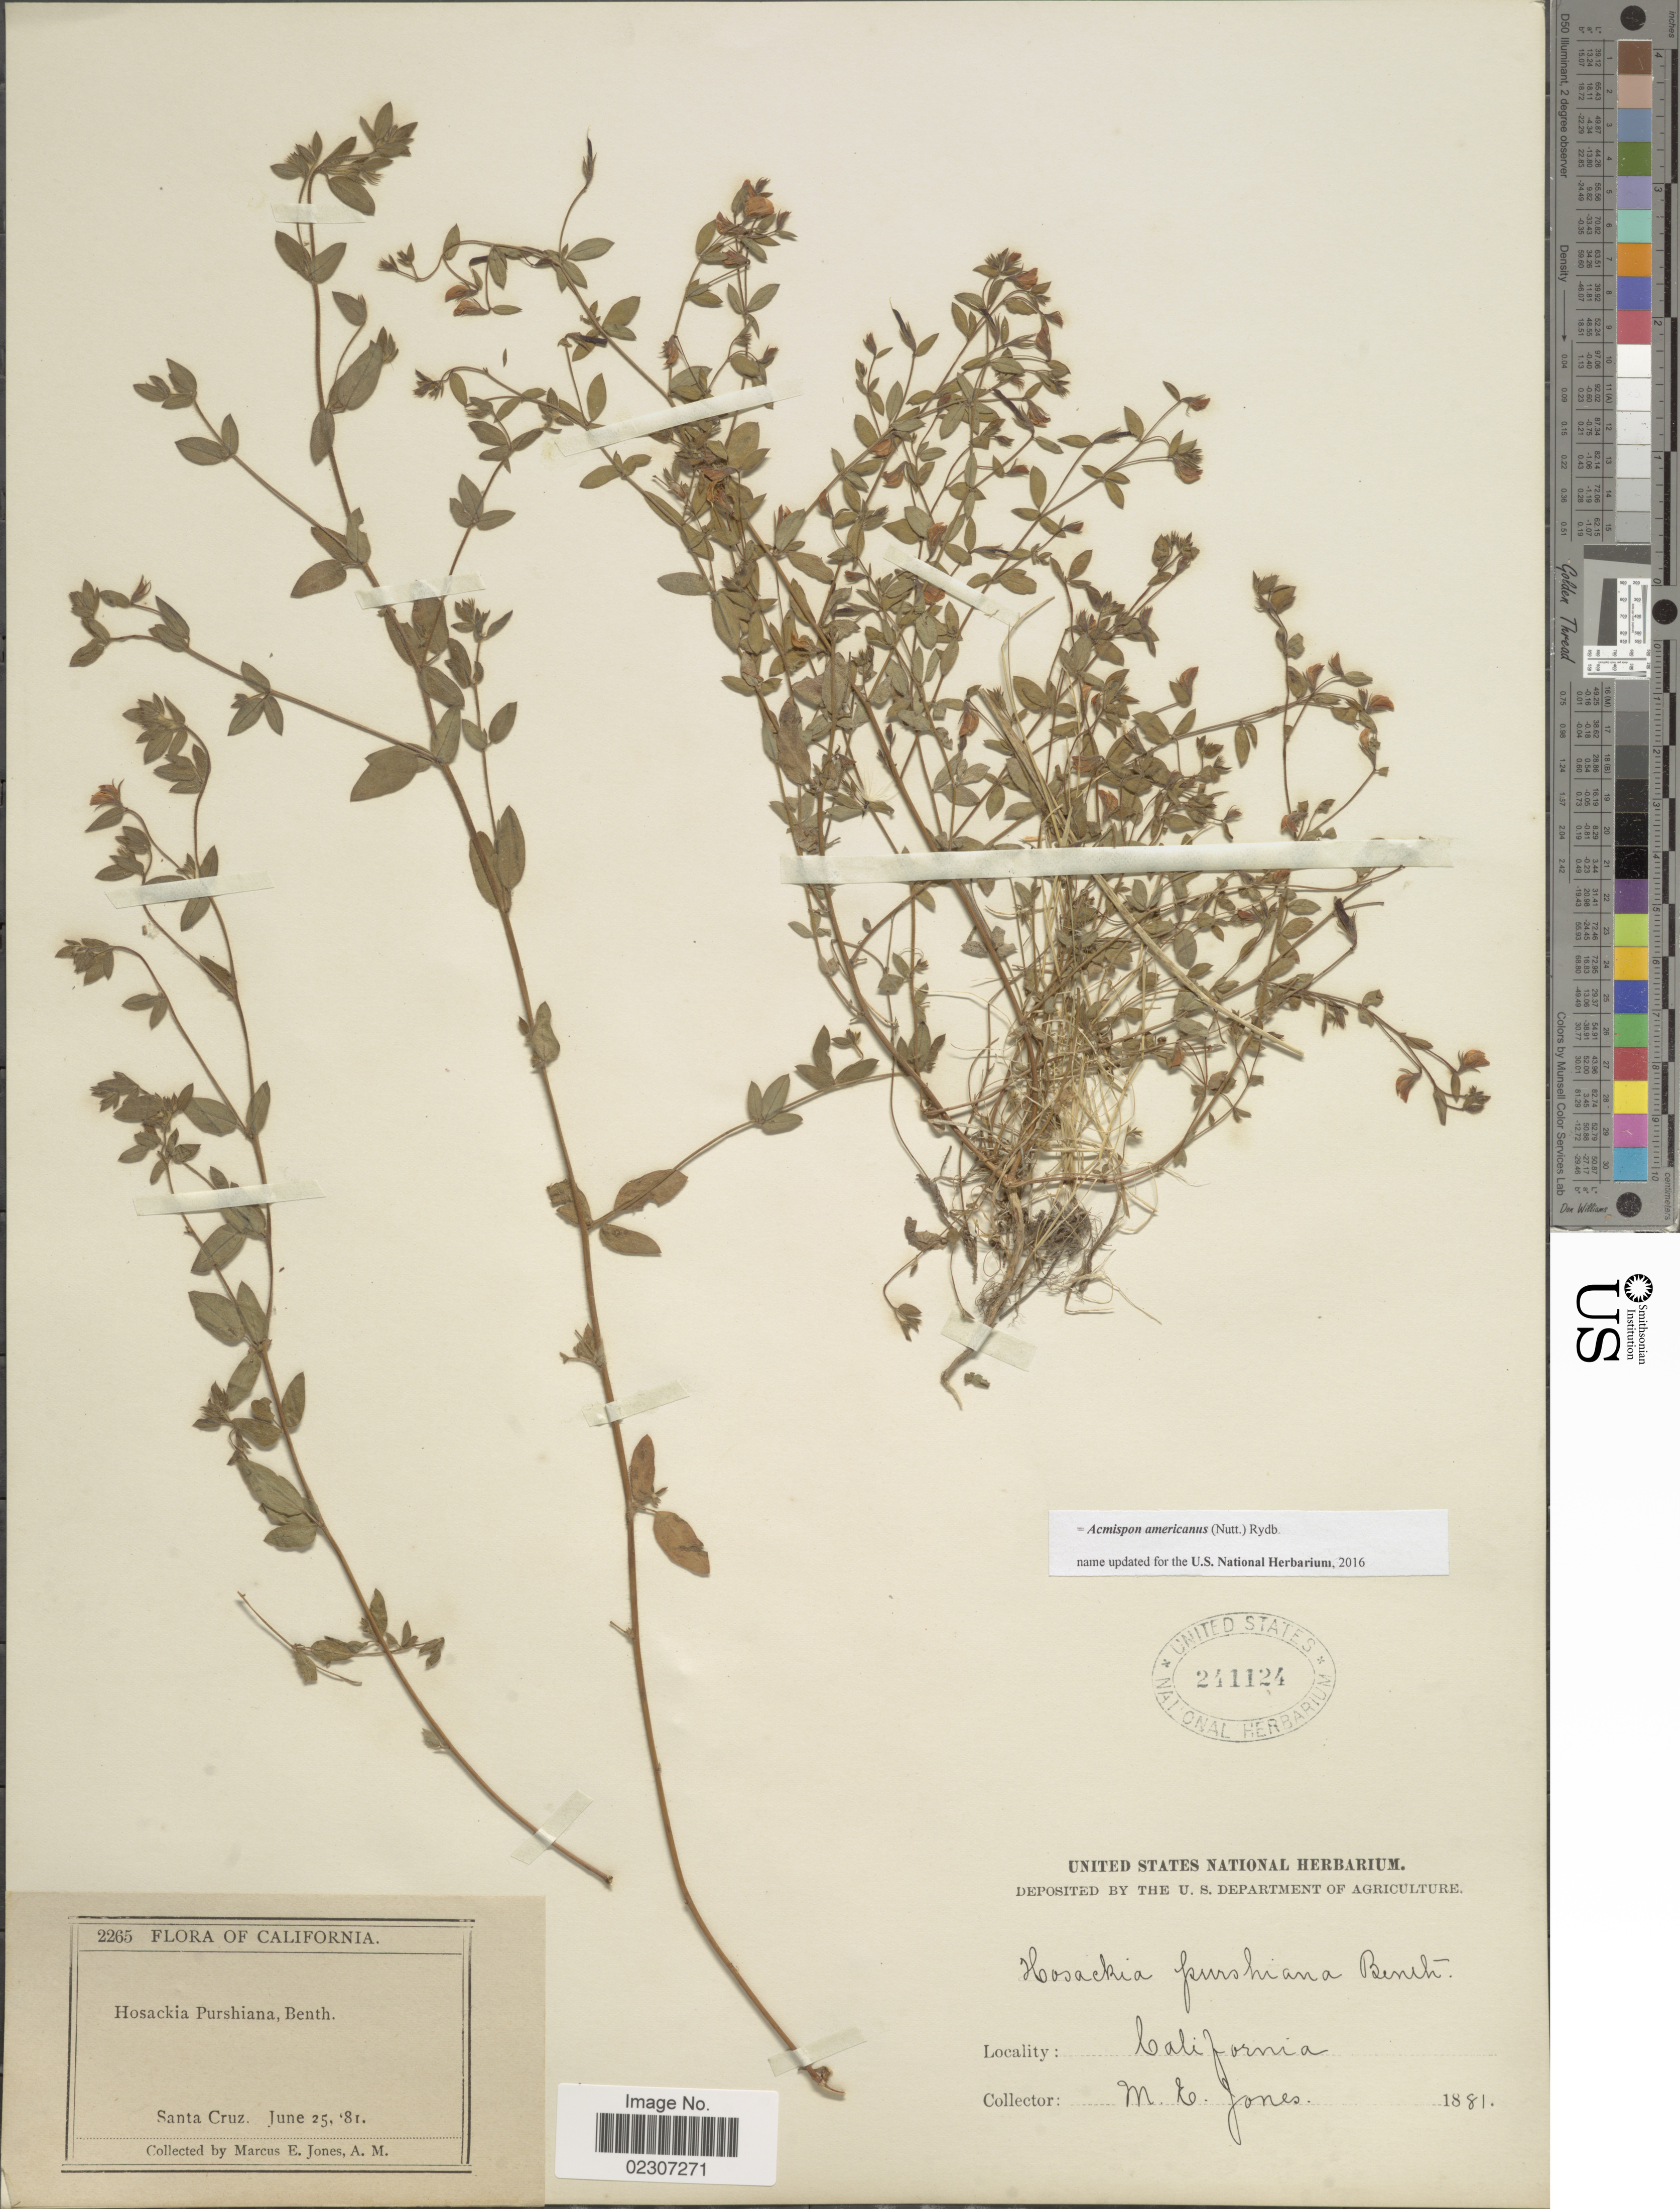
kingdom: Plantae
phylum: Tracheophyta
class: Magnoliopsida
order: Fabales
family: Fabaceae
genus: Acmispon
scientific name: Acmispon americanus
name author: (Nutt.) Rydb.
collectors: M. E. Jones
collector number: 2265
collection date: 1881-06-25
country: United States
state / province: California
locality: California, Sant Cruz.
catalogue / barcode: US 241124